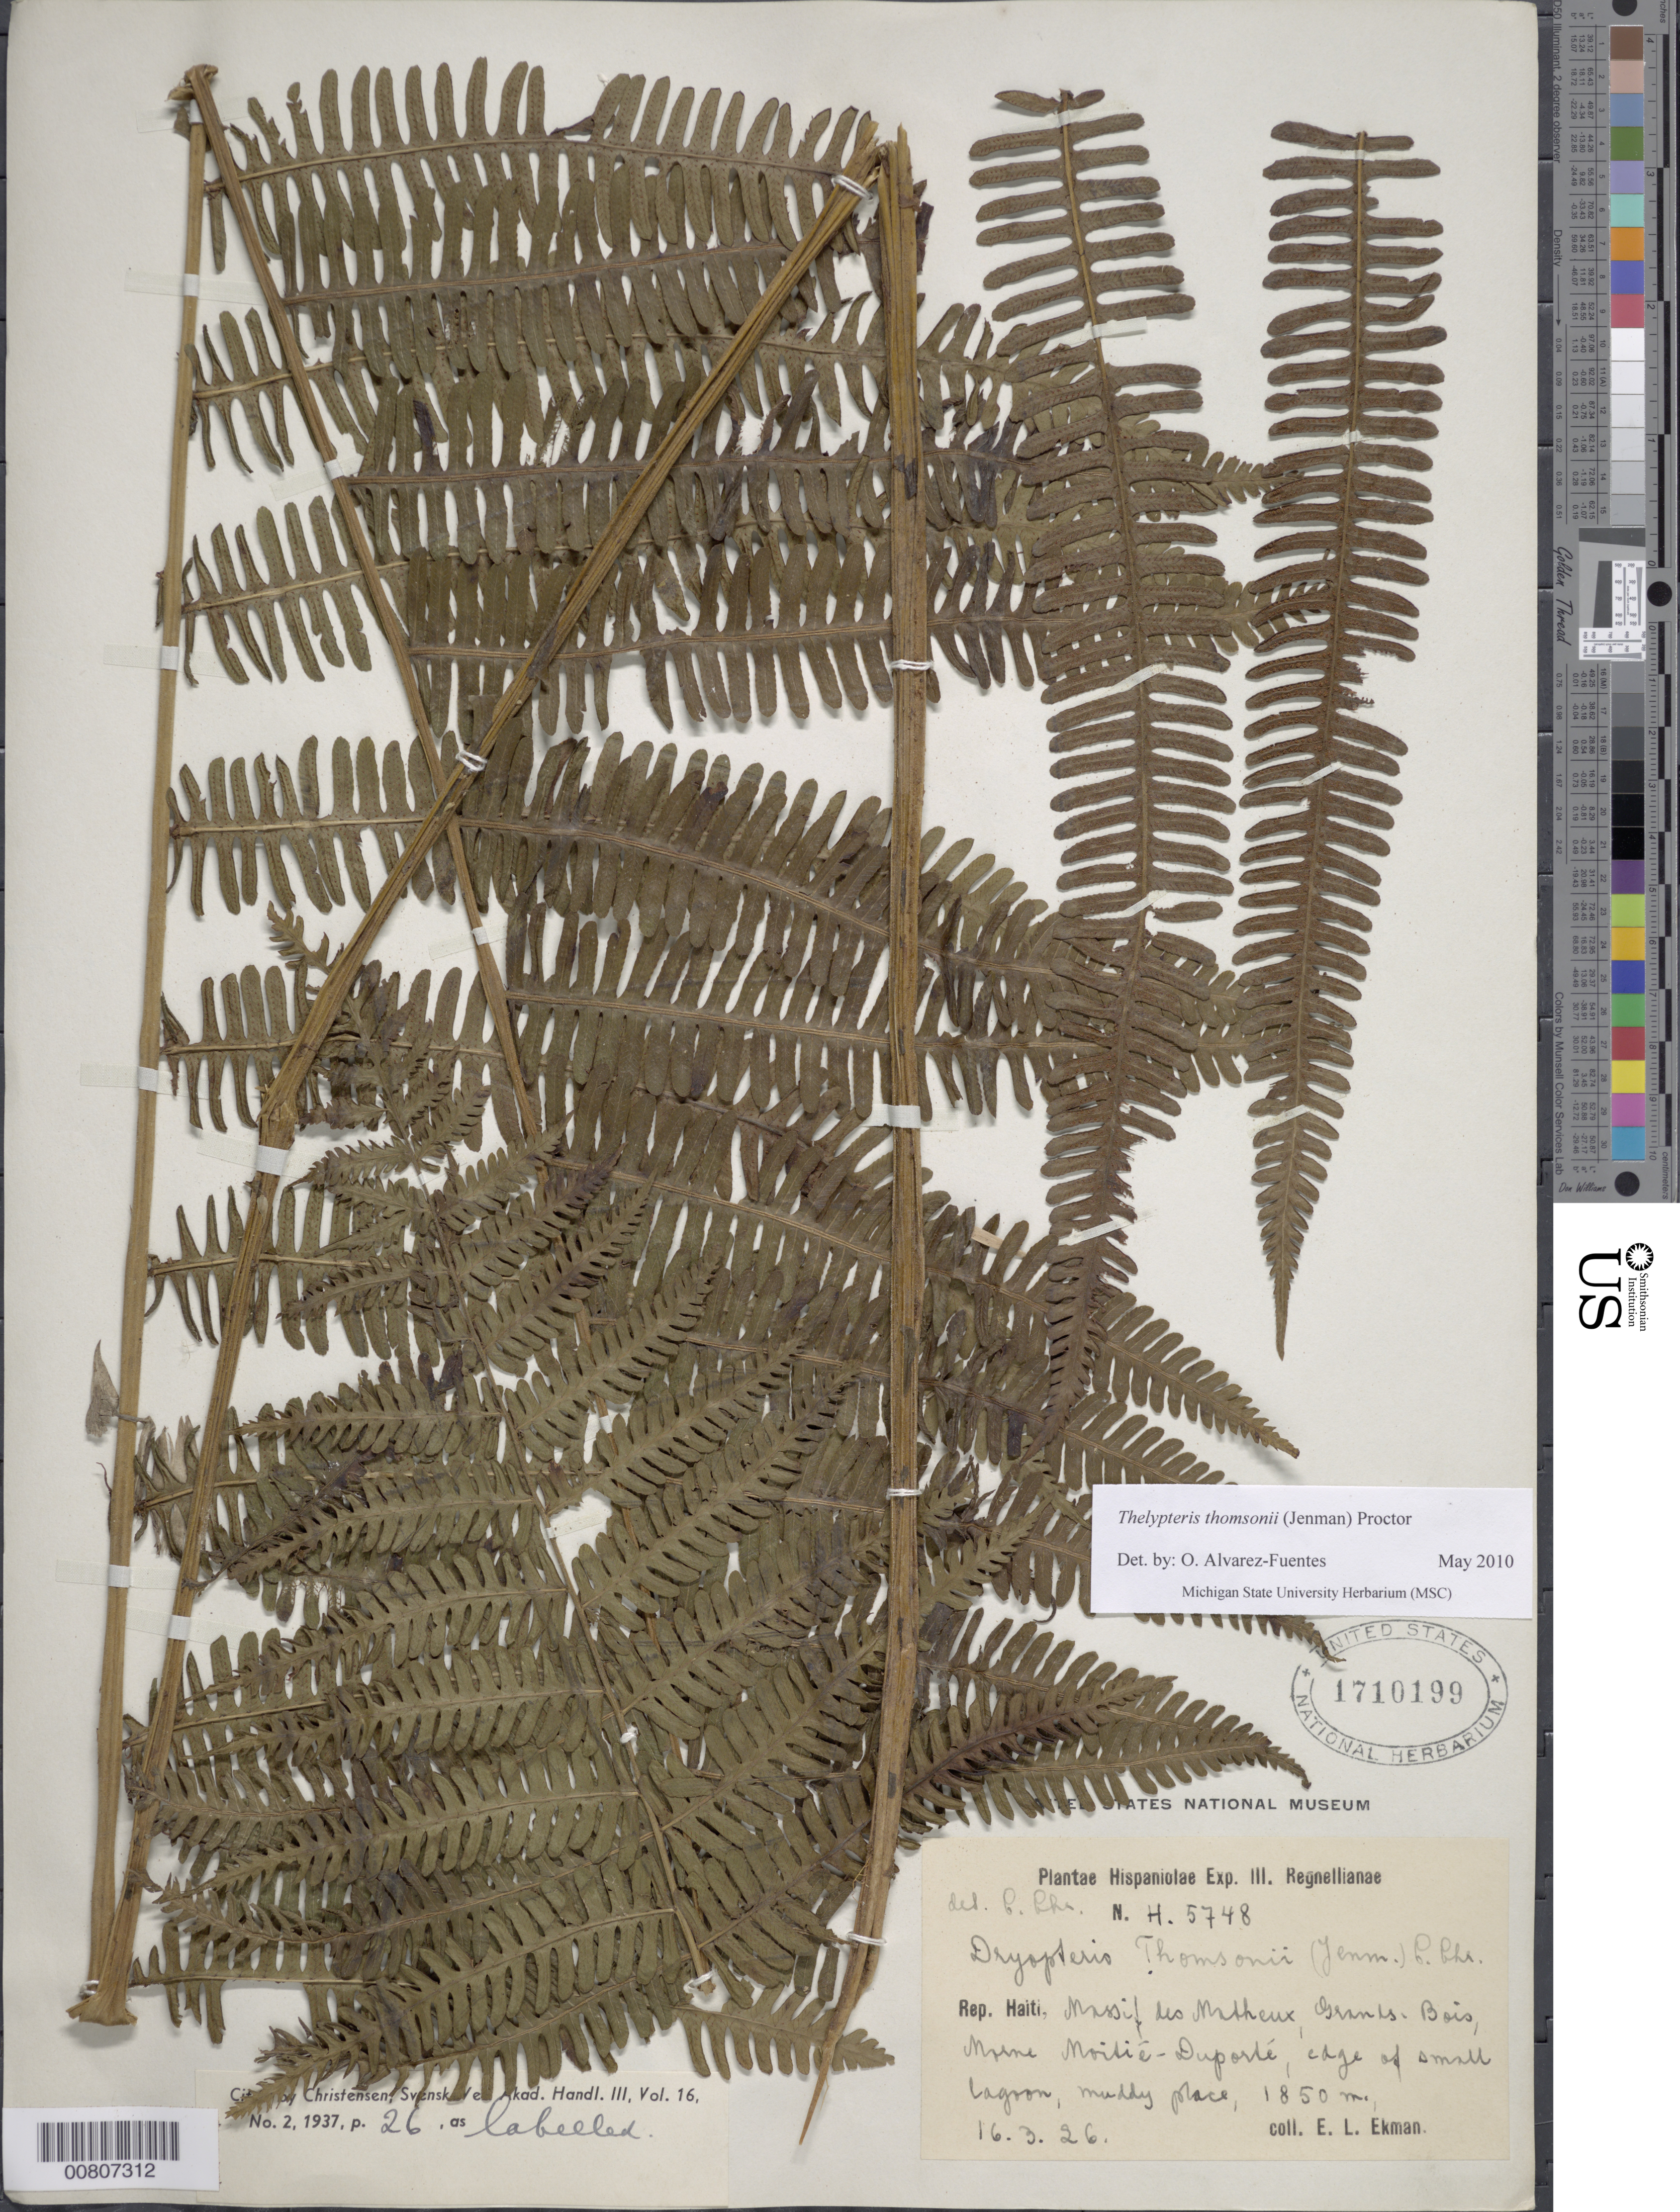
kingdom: Plantae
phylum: Tracheophyta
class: Polypodiopsida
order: Polypodiales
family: Thelypteridaceae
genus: Amauropelta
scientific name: Amauropelta thomsonii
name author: (Jenman) Pic. Serm.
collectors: E. L. Ekman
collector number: H 5748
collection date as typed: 16 Mar 1926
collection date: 1926-03-16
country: Haiti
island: Hispaniola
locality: Massif des Matheux, Grands Bois, Morne Moitié-Duporté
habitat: Edge of small lagoon, muddy place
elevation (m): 1850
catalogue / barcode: US 1710199